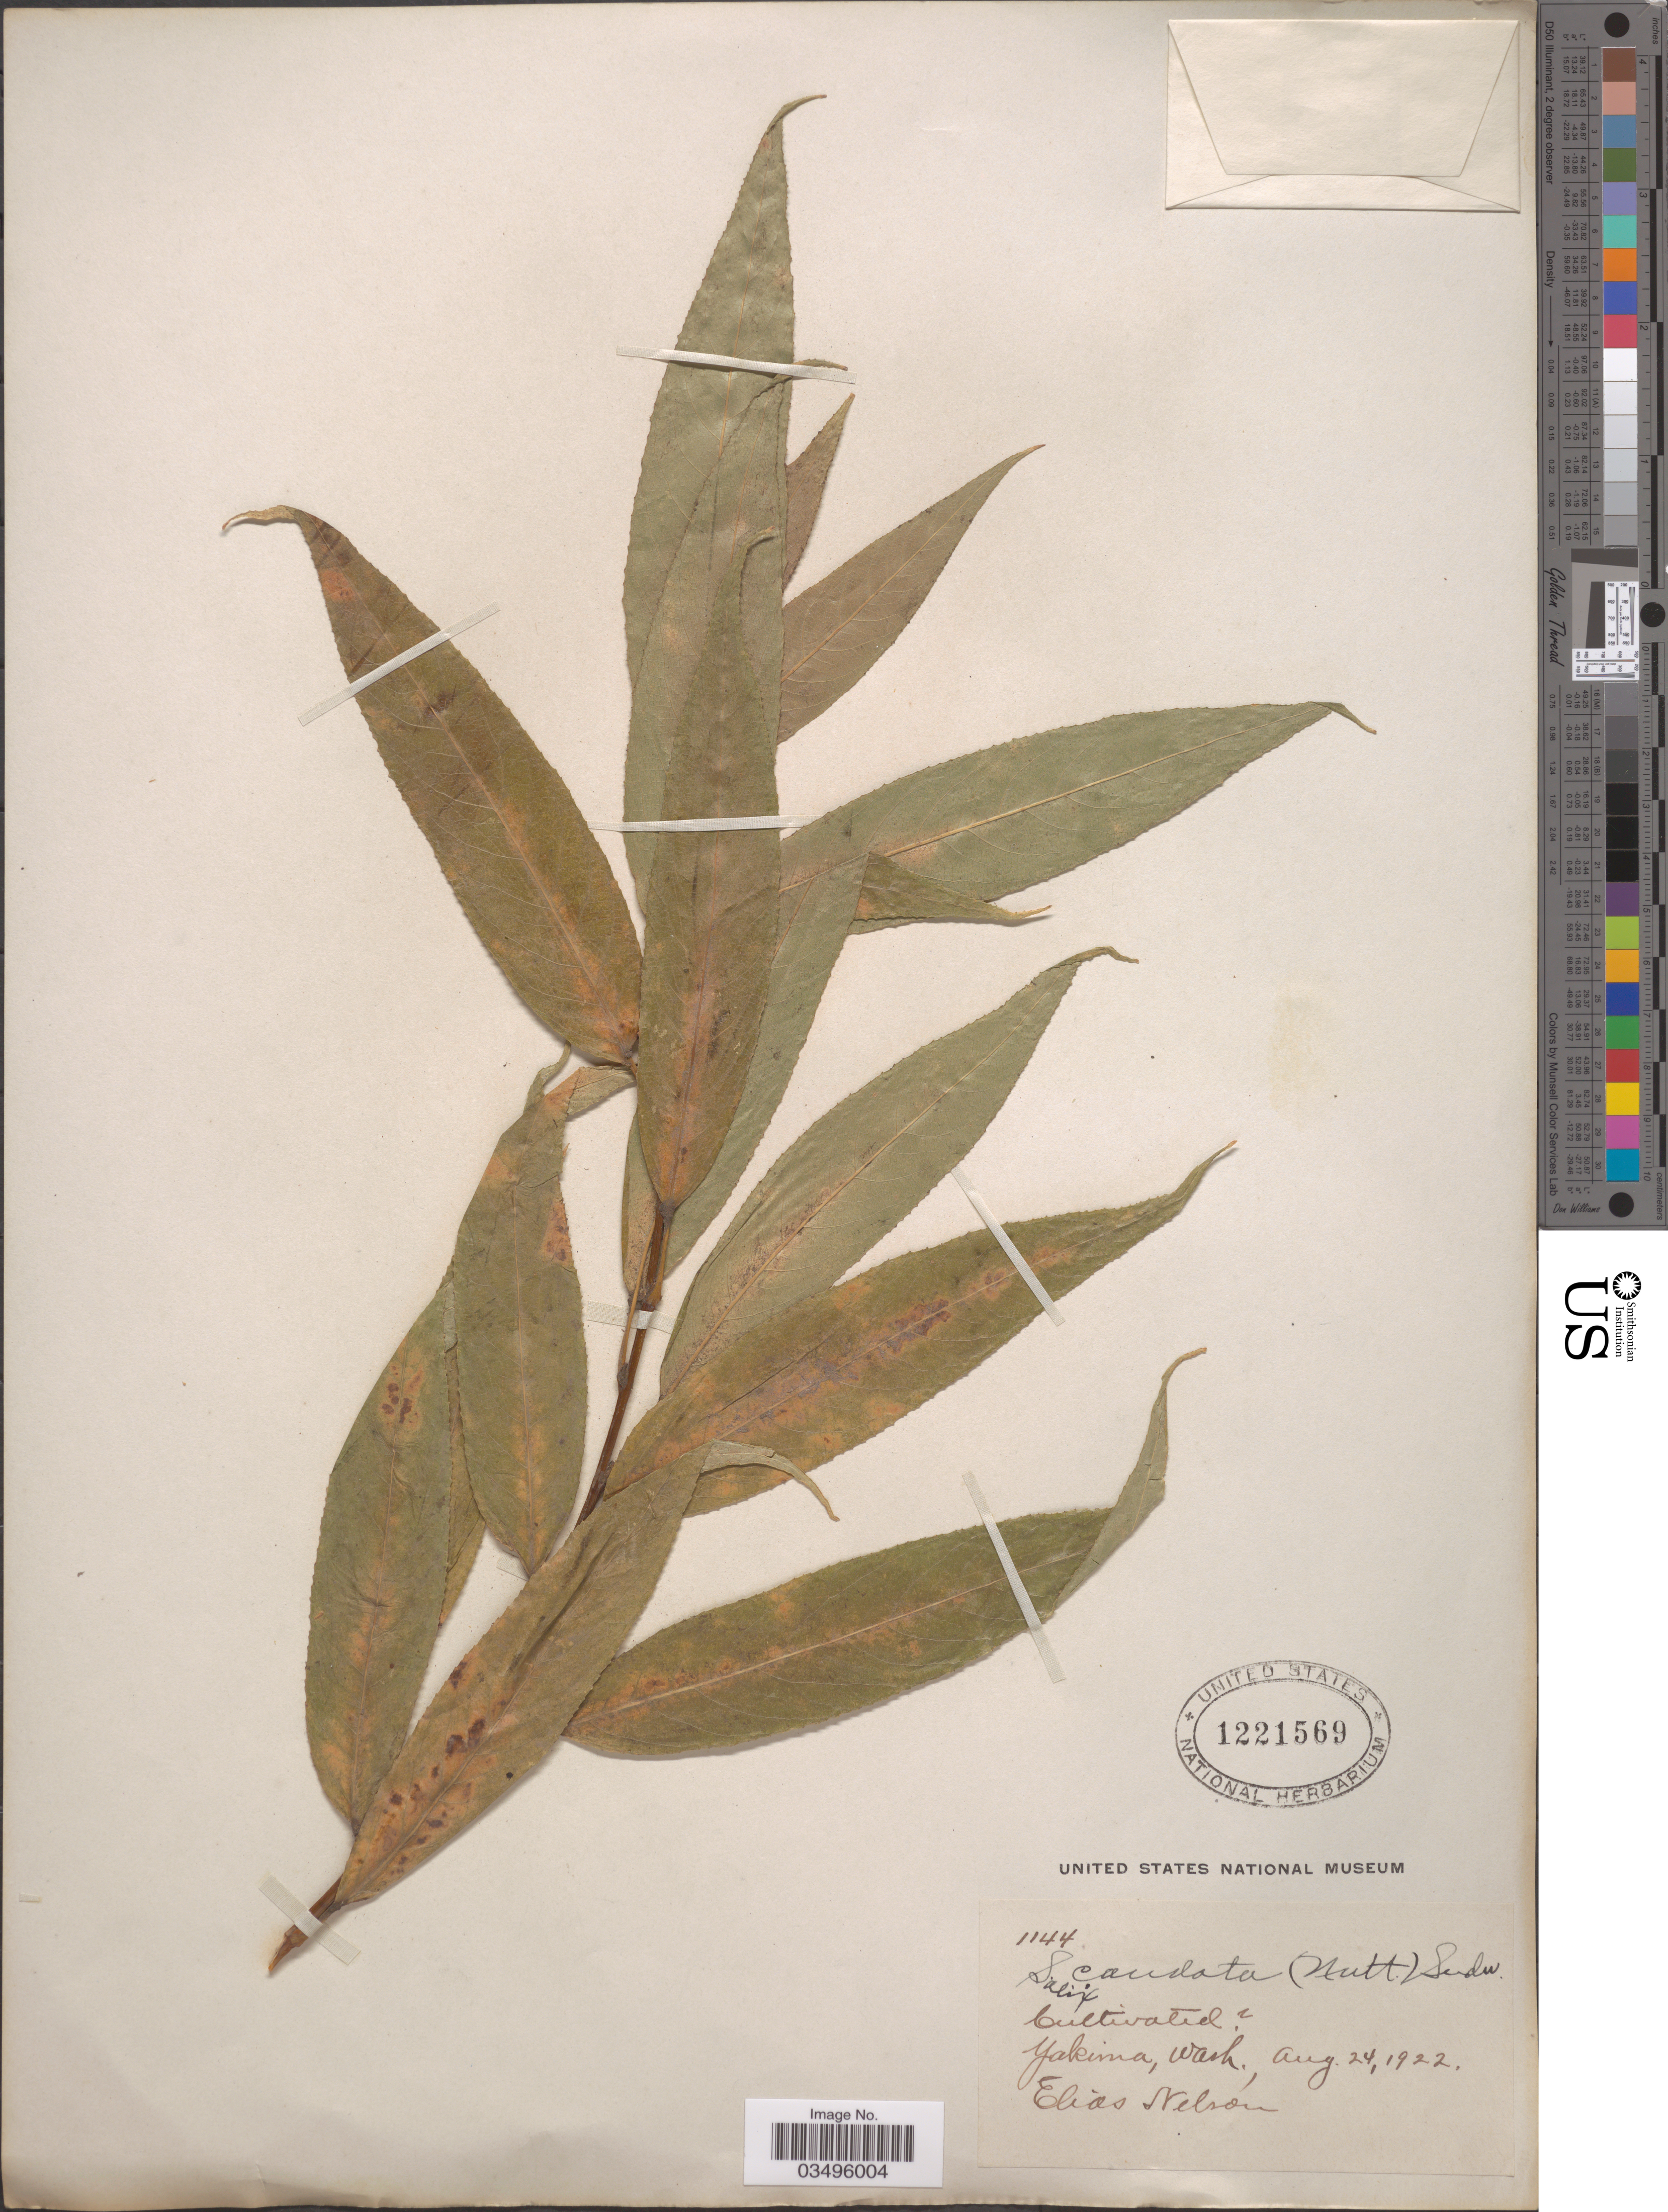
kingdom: Plantae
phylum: Tracheophyta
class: Magnoliopsida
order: Malpighiales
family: Salicaceae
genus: Salix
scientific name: Salix caudata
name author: A. Heller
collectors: E. Nelson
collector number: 1144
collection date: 1922-08-24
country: United States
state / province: Washington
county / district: Yakima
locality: Yakima.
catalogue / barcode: US 1221569